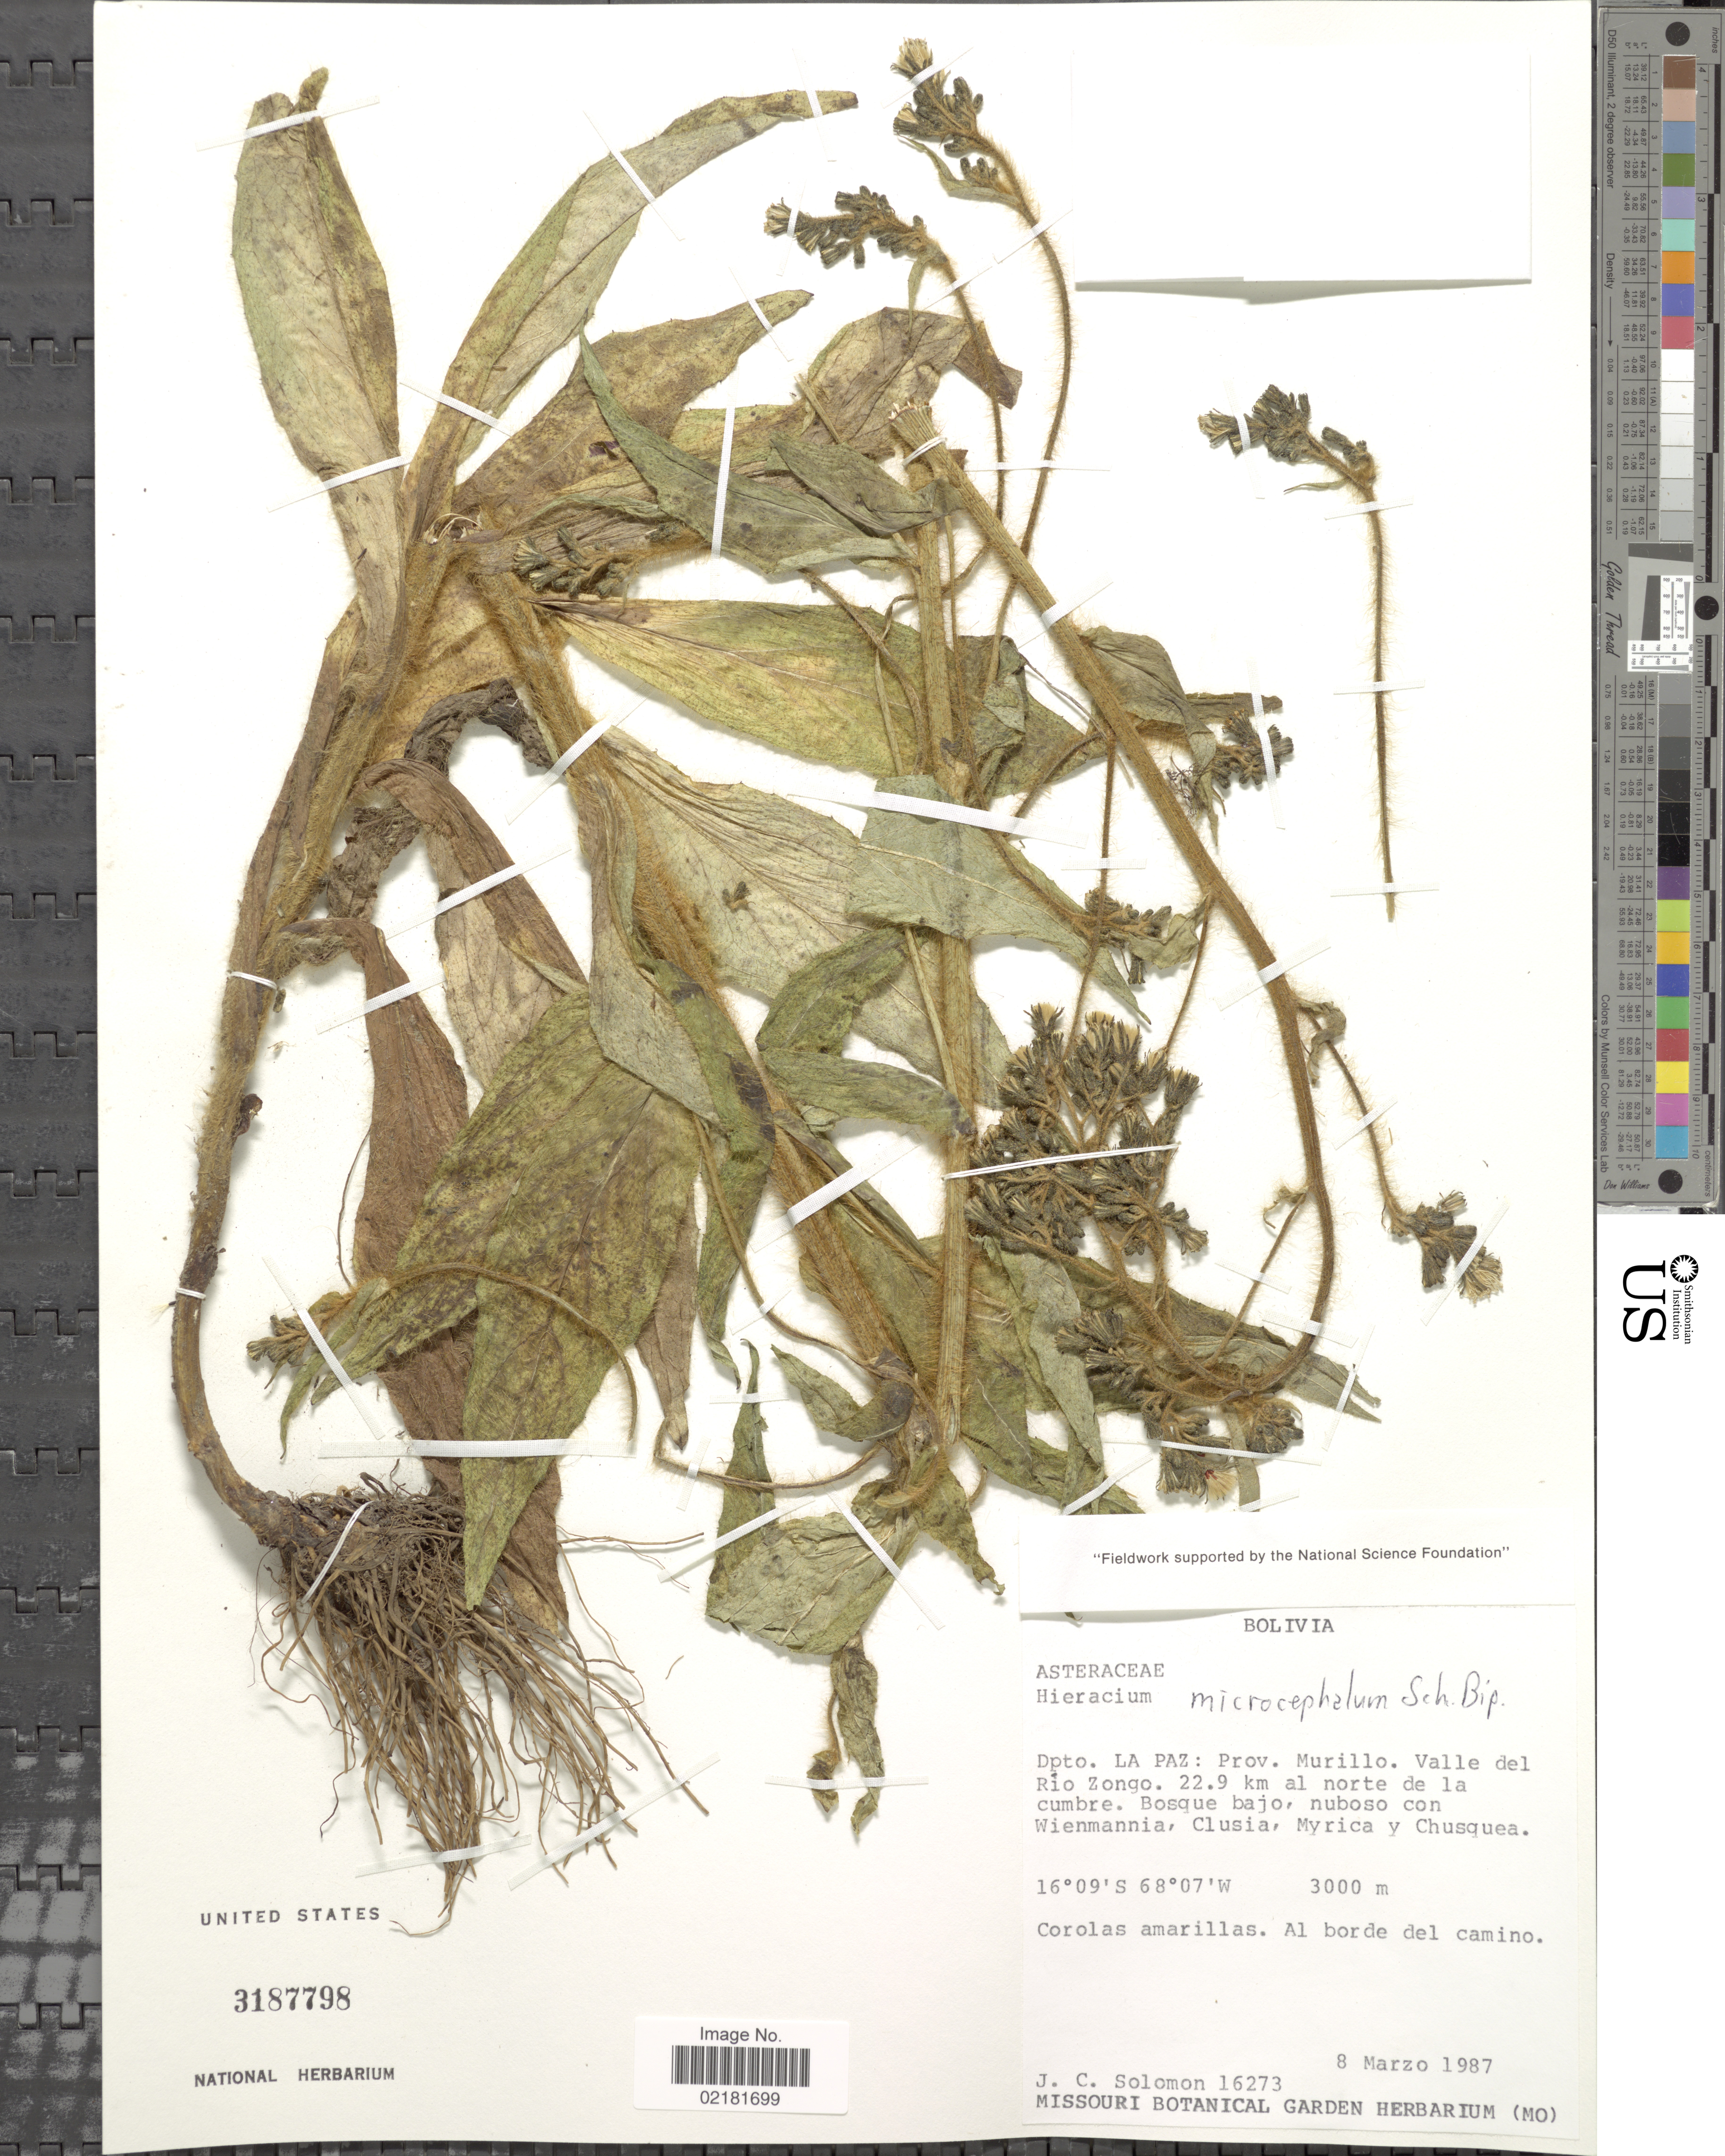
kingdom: Plantae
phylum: Tracheophyta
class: Magnoliopsida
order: Asterales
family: Asteraceae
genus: Hieracium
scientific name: Hieracium leptocephalum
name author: Benth.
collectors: J. C. Solomon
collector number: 16273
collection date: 1987-03-08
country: Bolivia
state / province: La Paz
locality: Prov. Murillo, Valle del Rio Zongo, 22.9 km al norte de la cumbre.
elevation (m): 3000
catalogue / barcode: US 3187798